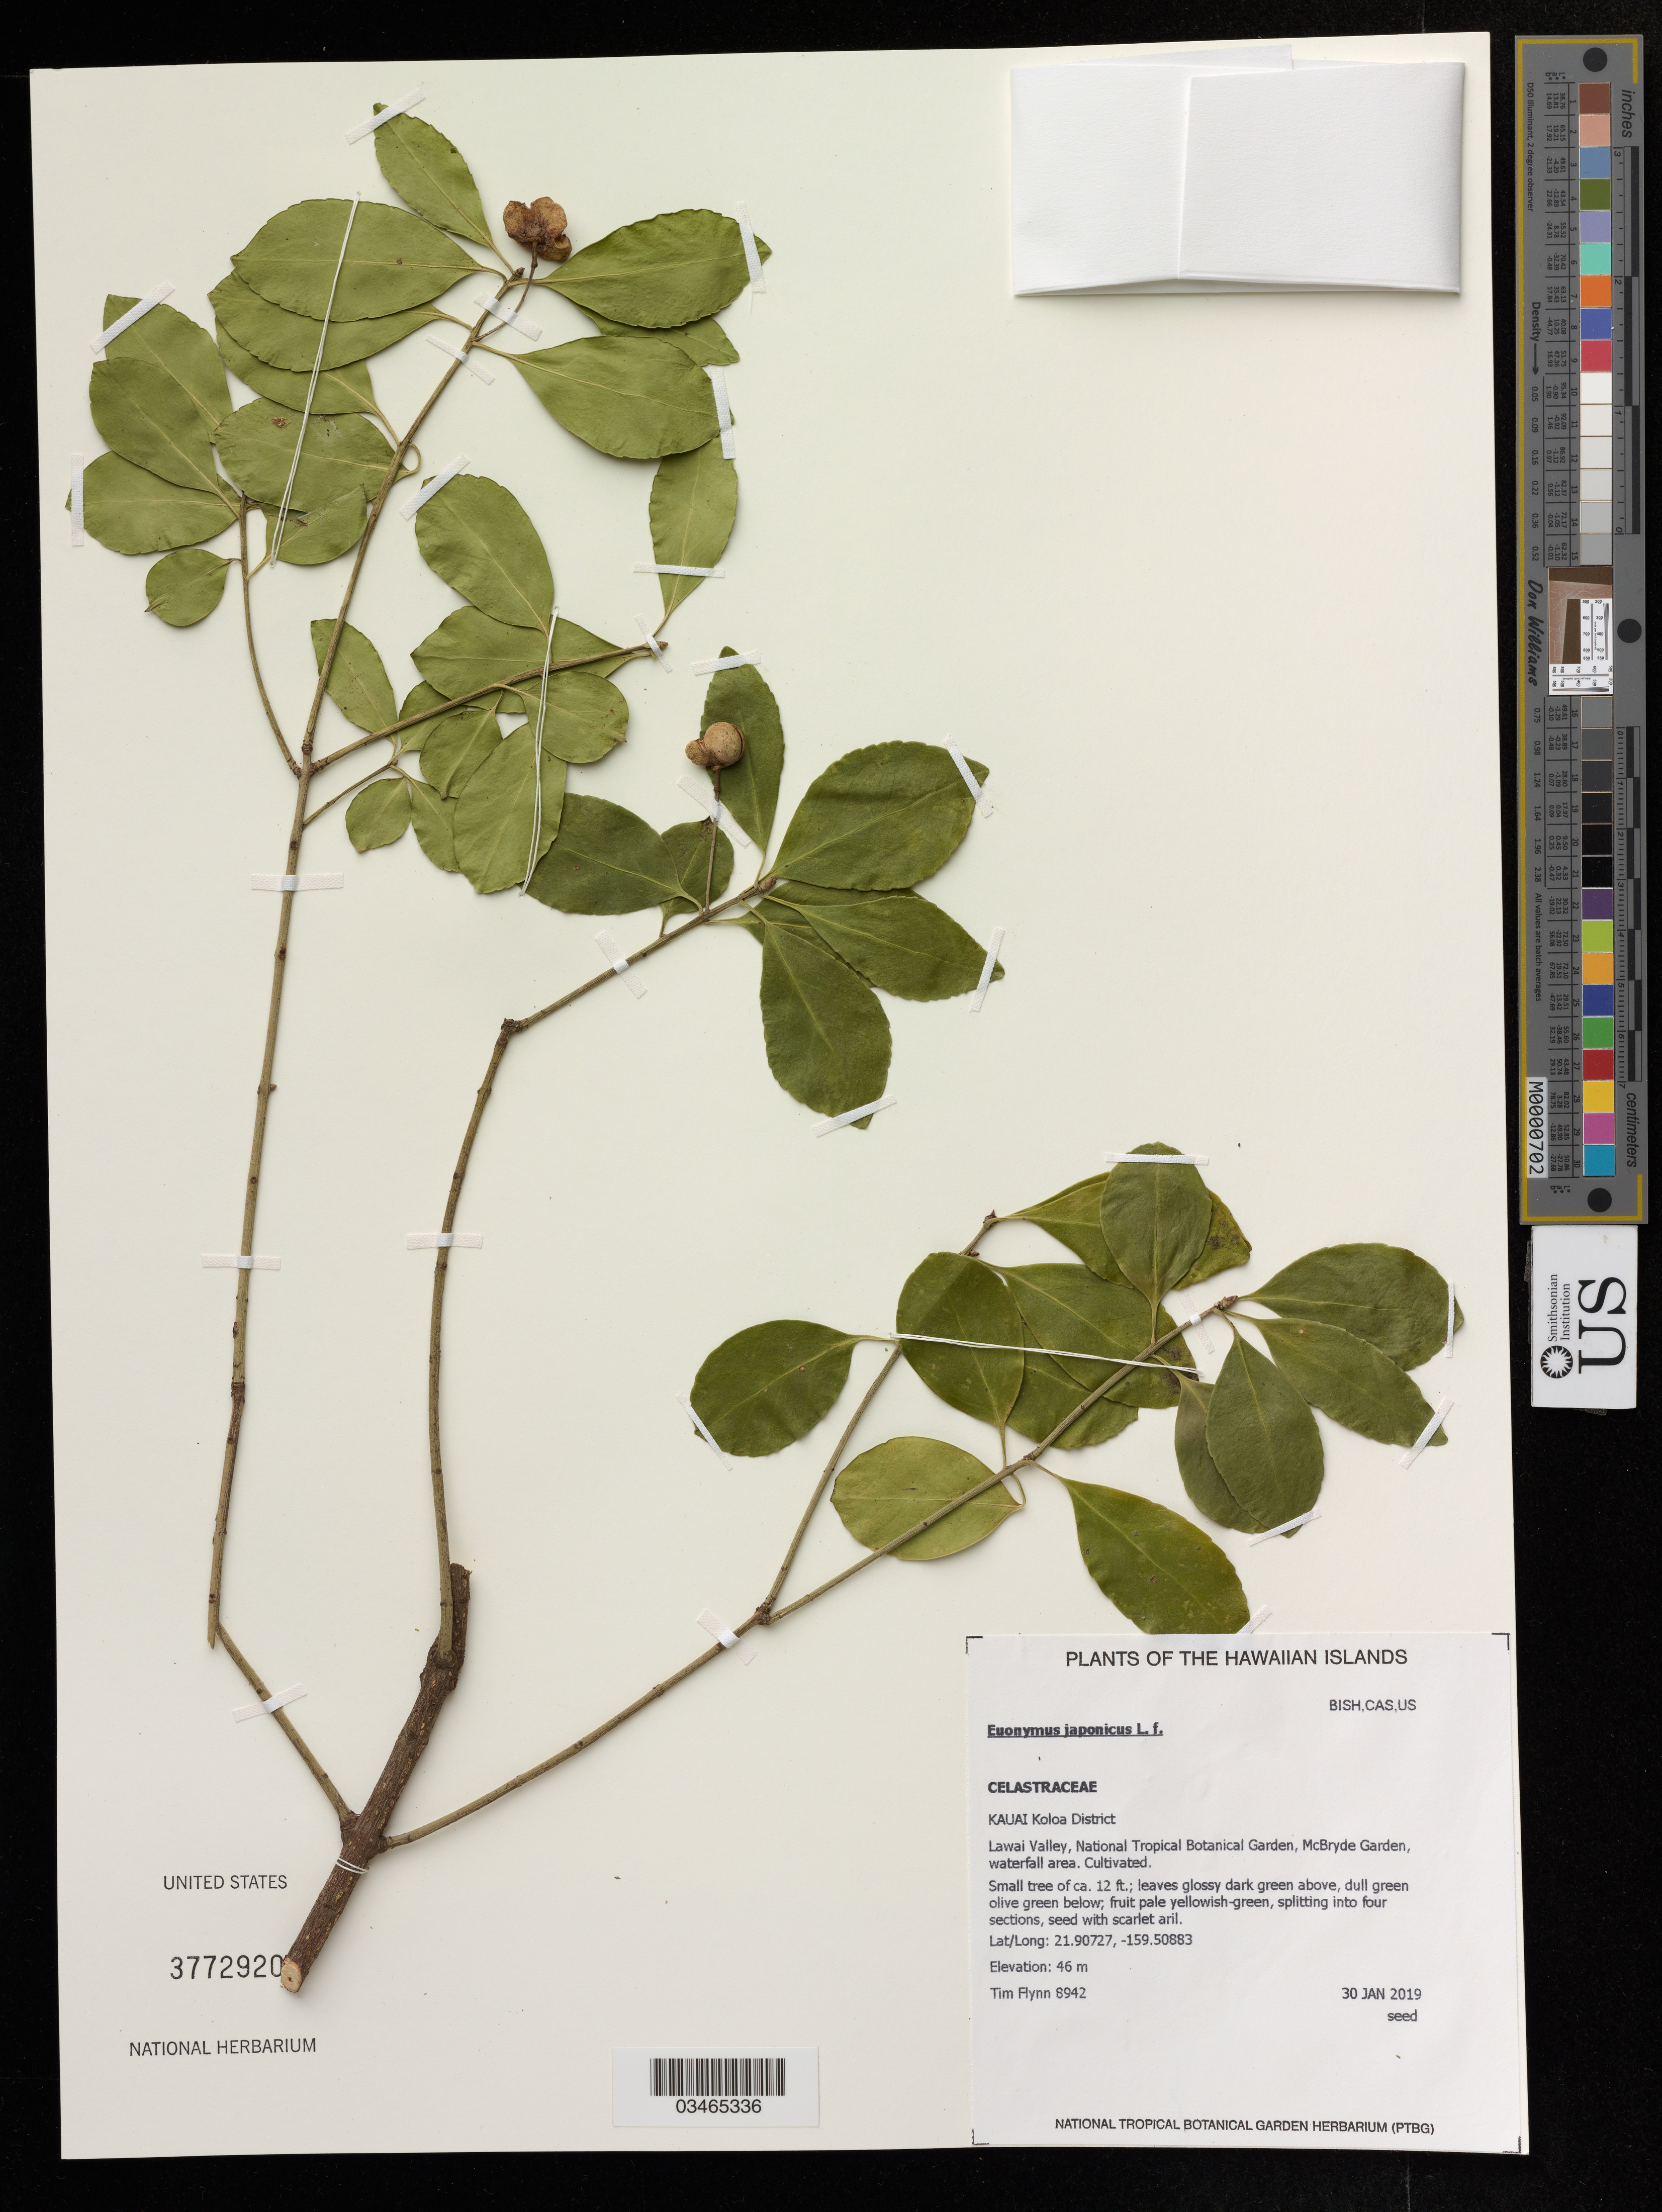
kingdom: Plantae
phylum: Tracheophyta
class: Magnoliopsida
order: Celastrales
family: Celastraceae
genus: Euonymus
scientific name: Euonymus japonicus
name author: Thunb.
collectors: T. Flynn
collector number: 8942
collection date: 2019-01-30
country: United States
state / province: Hawaii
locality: Kauai Koloa District, Lawai Valley, National Tropical Botanical Garden, McBryde Garden, waterfall area, cultivated.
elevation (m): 46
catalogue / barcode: US 3772920